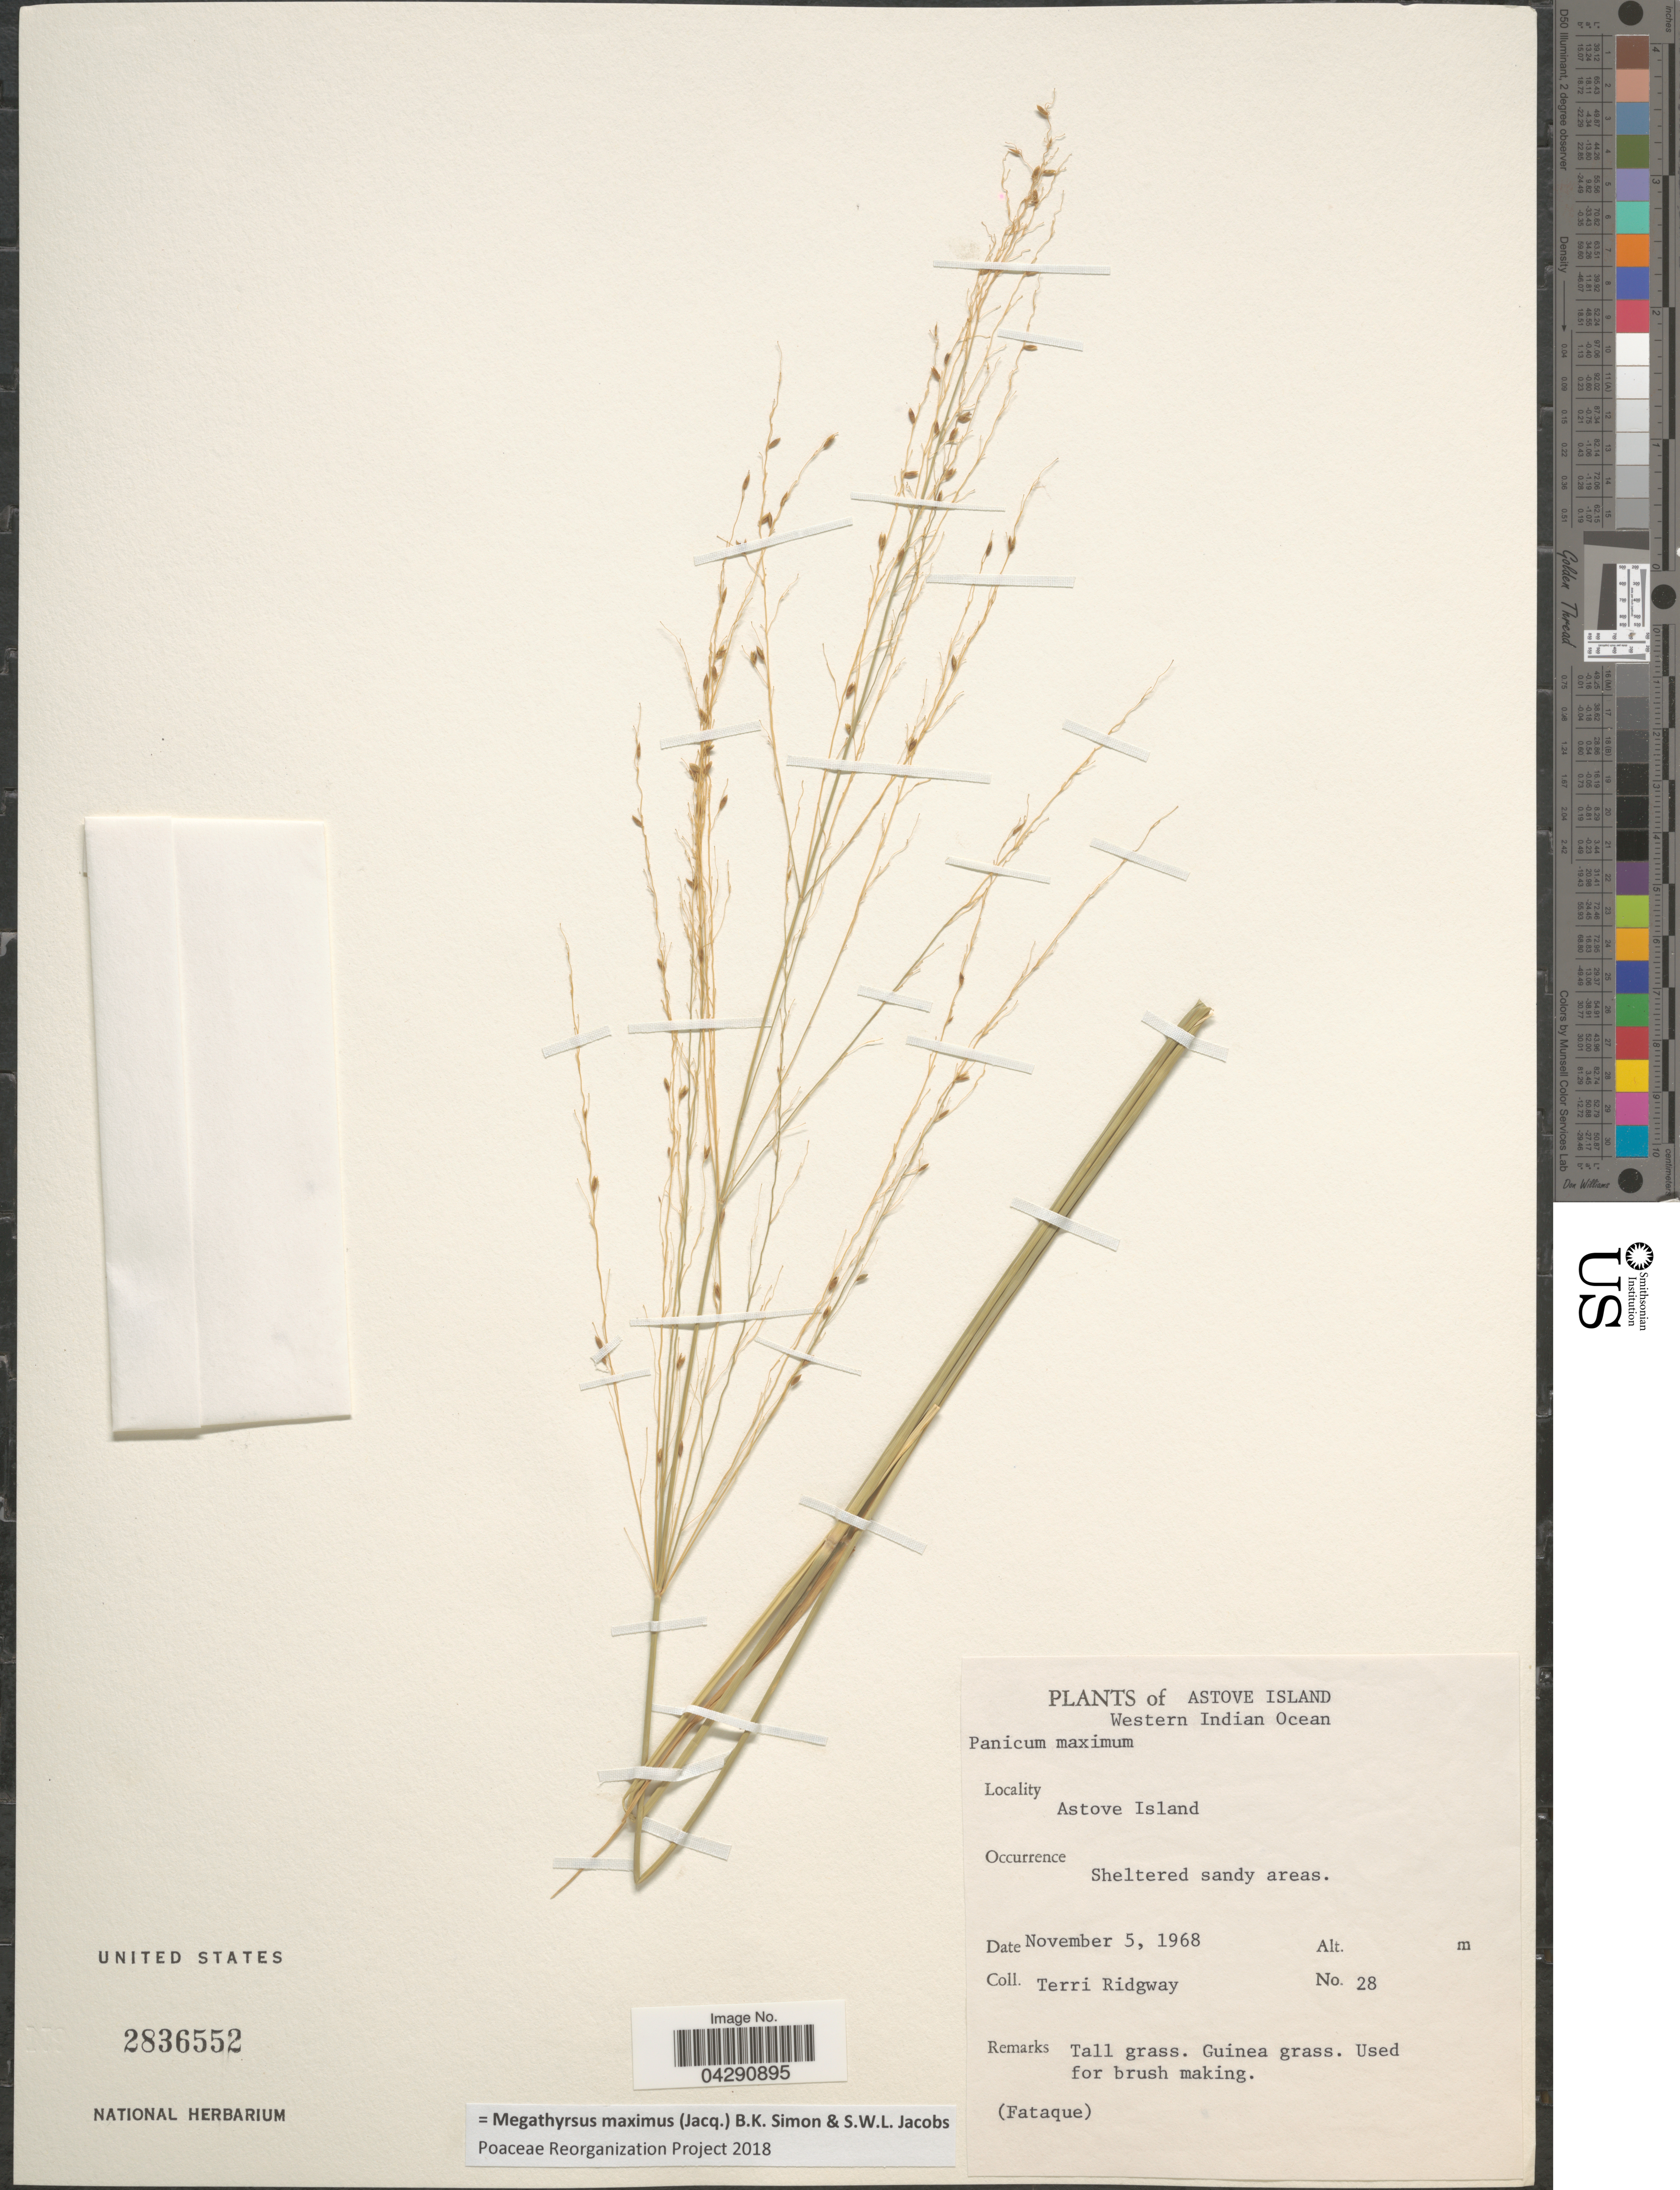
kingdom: Plantae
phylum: Tracheophyta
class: Liliopsida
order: Poales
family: Poaceae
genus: Megathyrsus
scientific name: Megathyrsus maximus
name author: (Jacq.) B.K. Simon & S.W.L. Jacobs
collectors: T. Ridgway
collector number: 28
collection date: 1968-11-05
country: Seychelles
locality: Astove Island. Western Indian Ocean.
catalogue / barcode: US 2836552